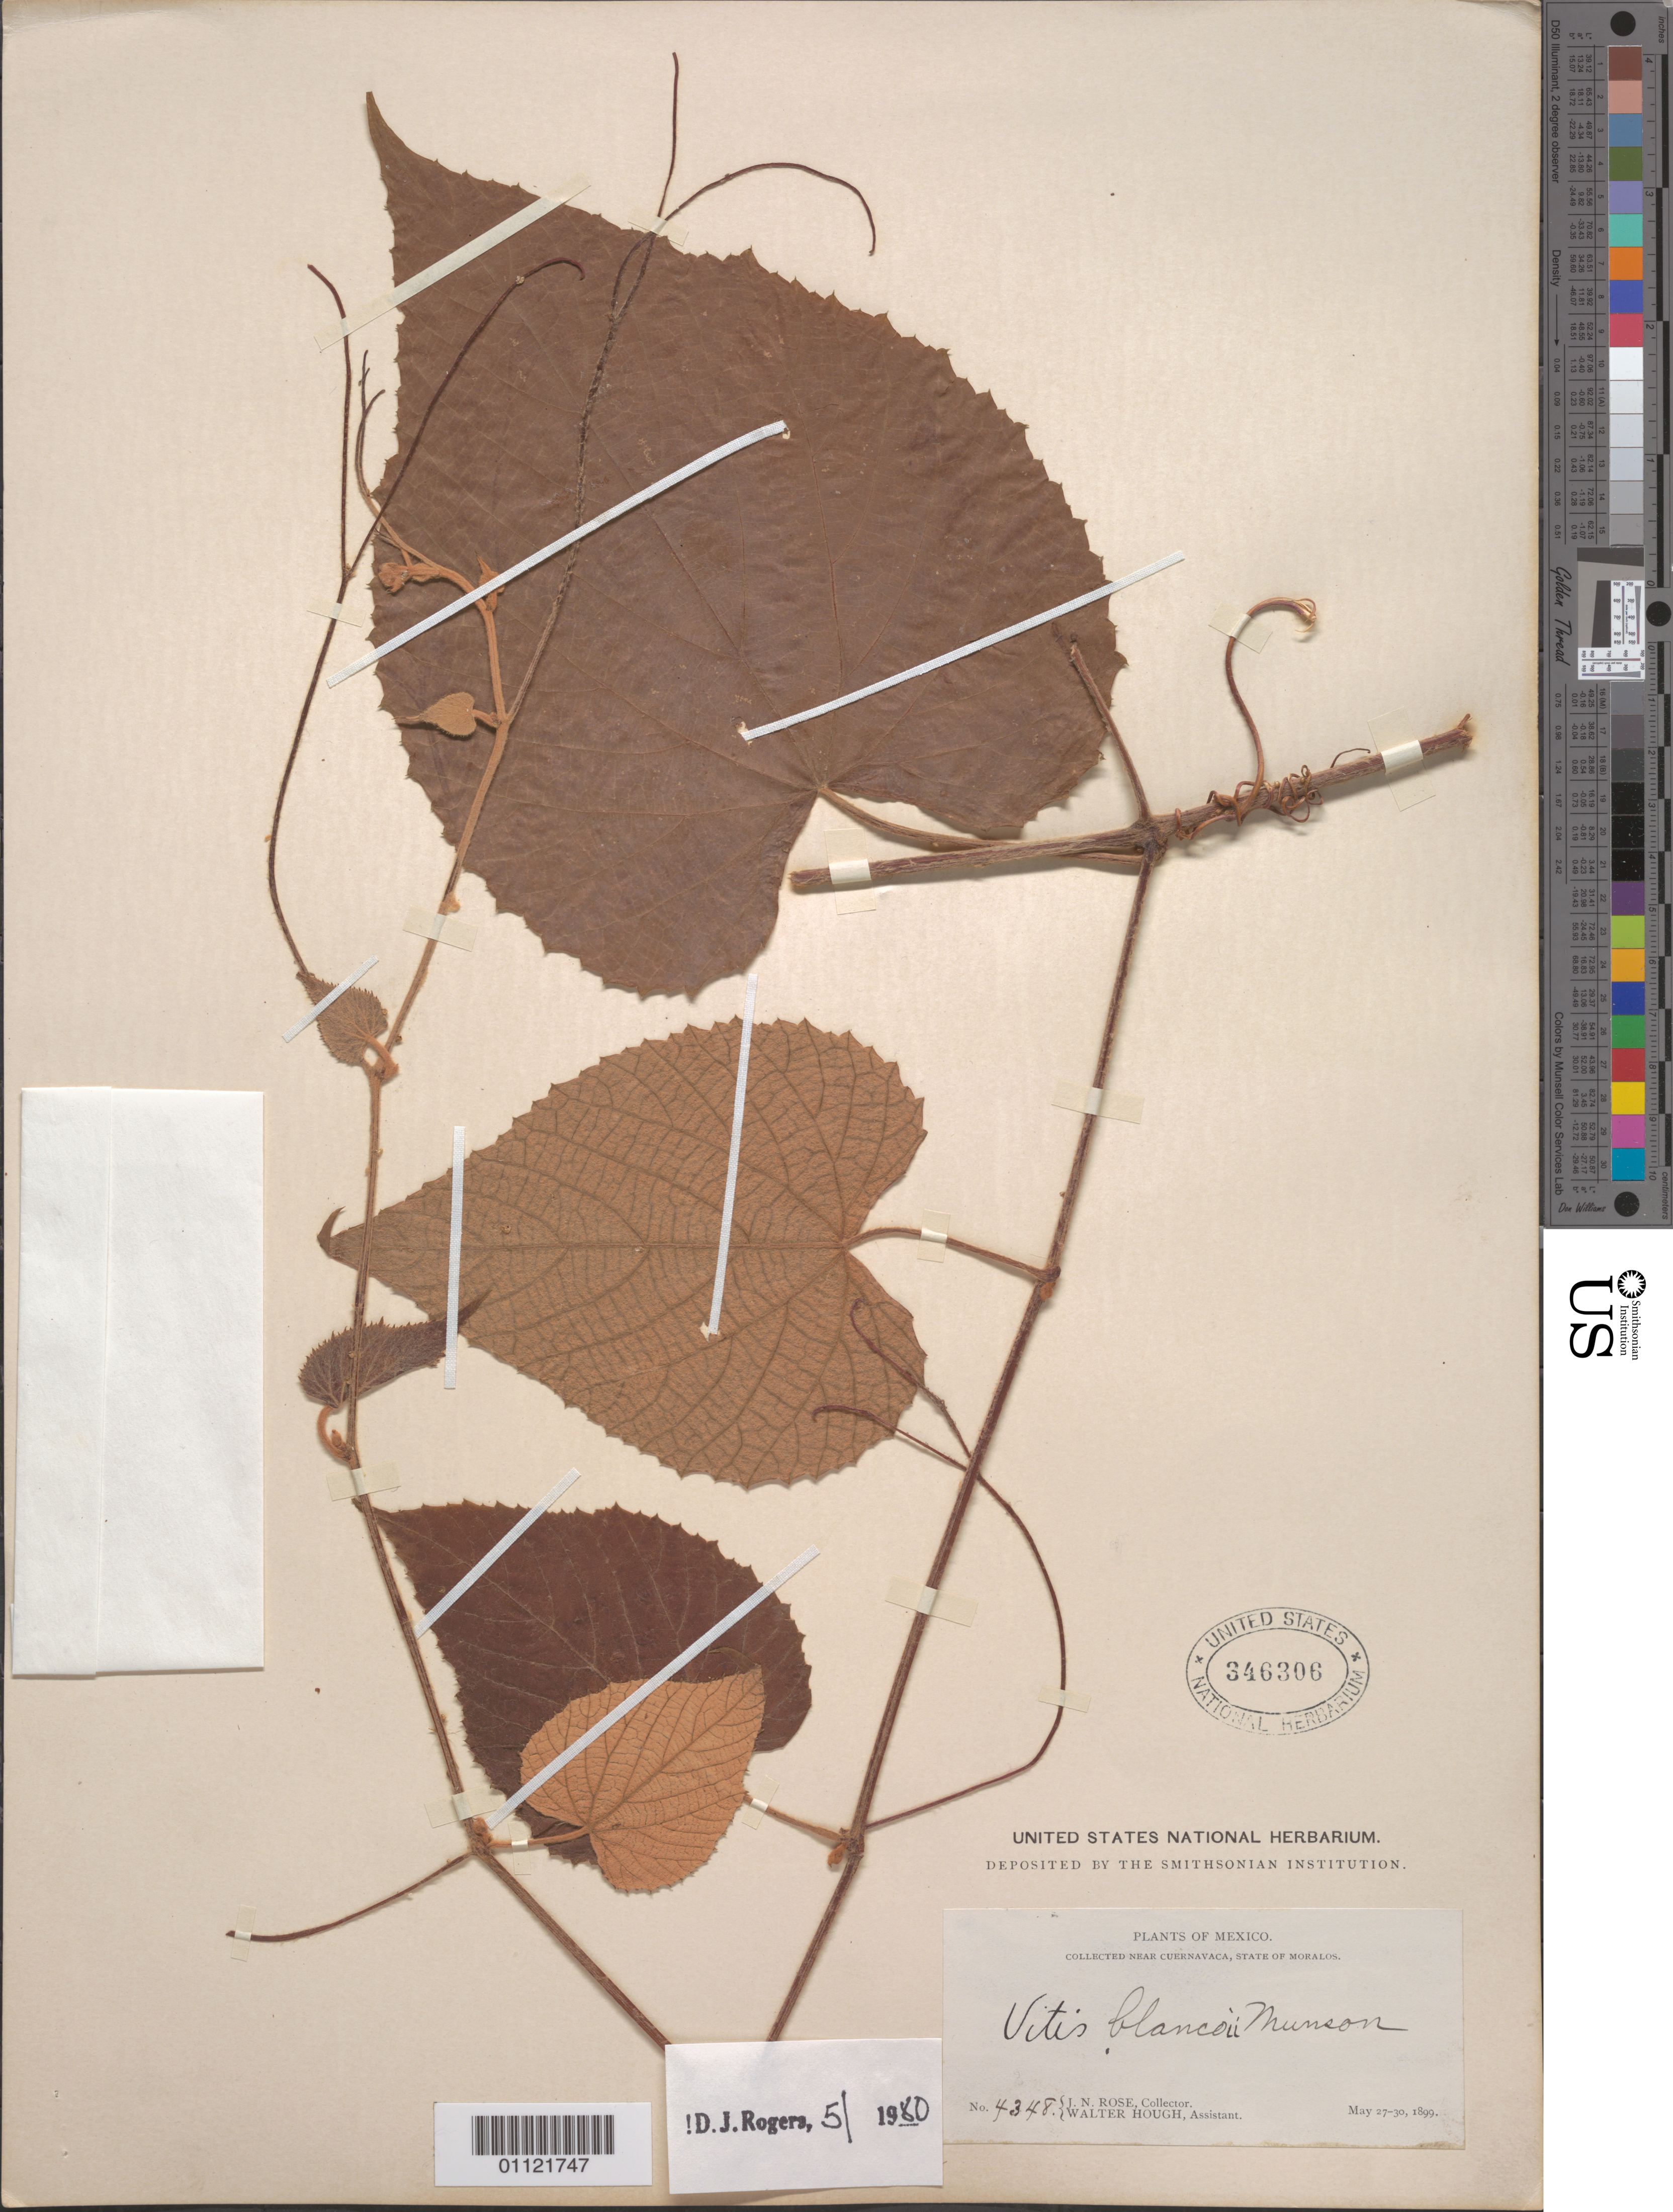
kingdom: Plantae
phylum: Tracheophyta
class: Magnoliopsida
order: Vitales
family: Vitaceae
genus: Vitis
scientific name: Vitis blancoii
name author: Munson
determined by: Rogers, D. J.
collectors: J. N. Rose & W. Hough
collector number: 4348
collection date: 1899-05-27/1899-05-30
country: Mexico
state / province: Morelos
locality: near Cuernavaca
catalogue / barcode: US 346306